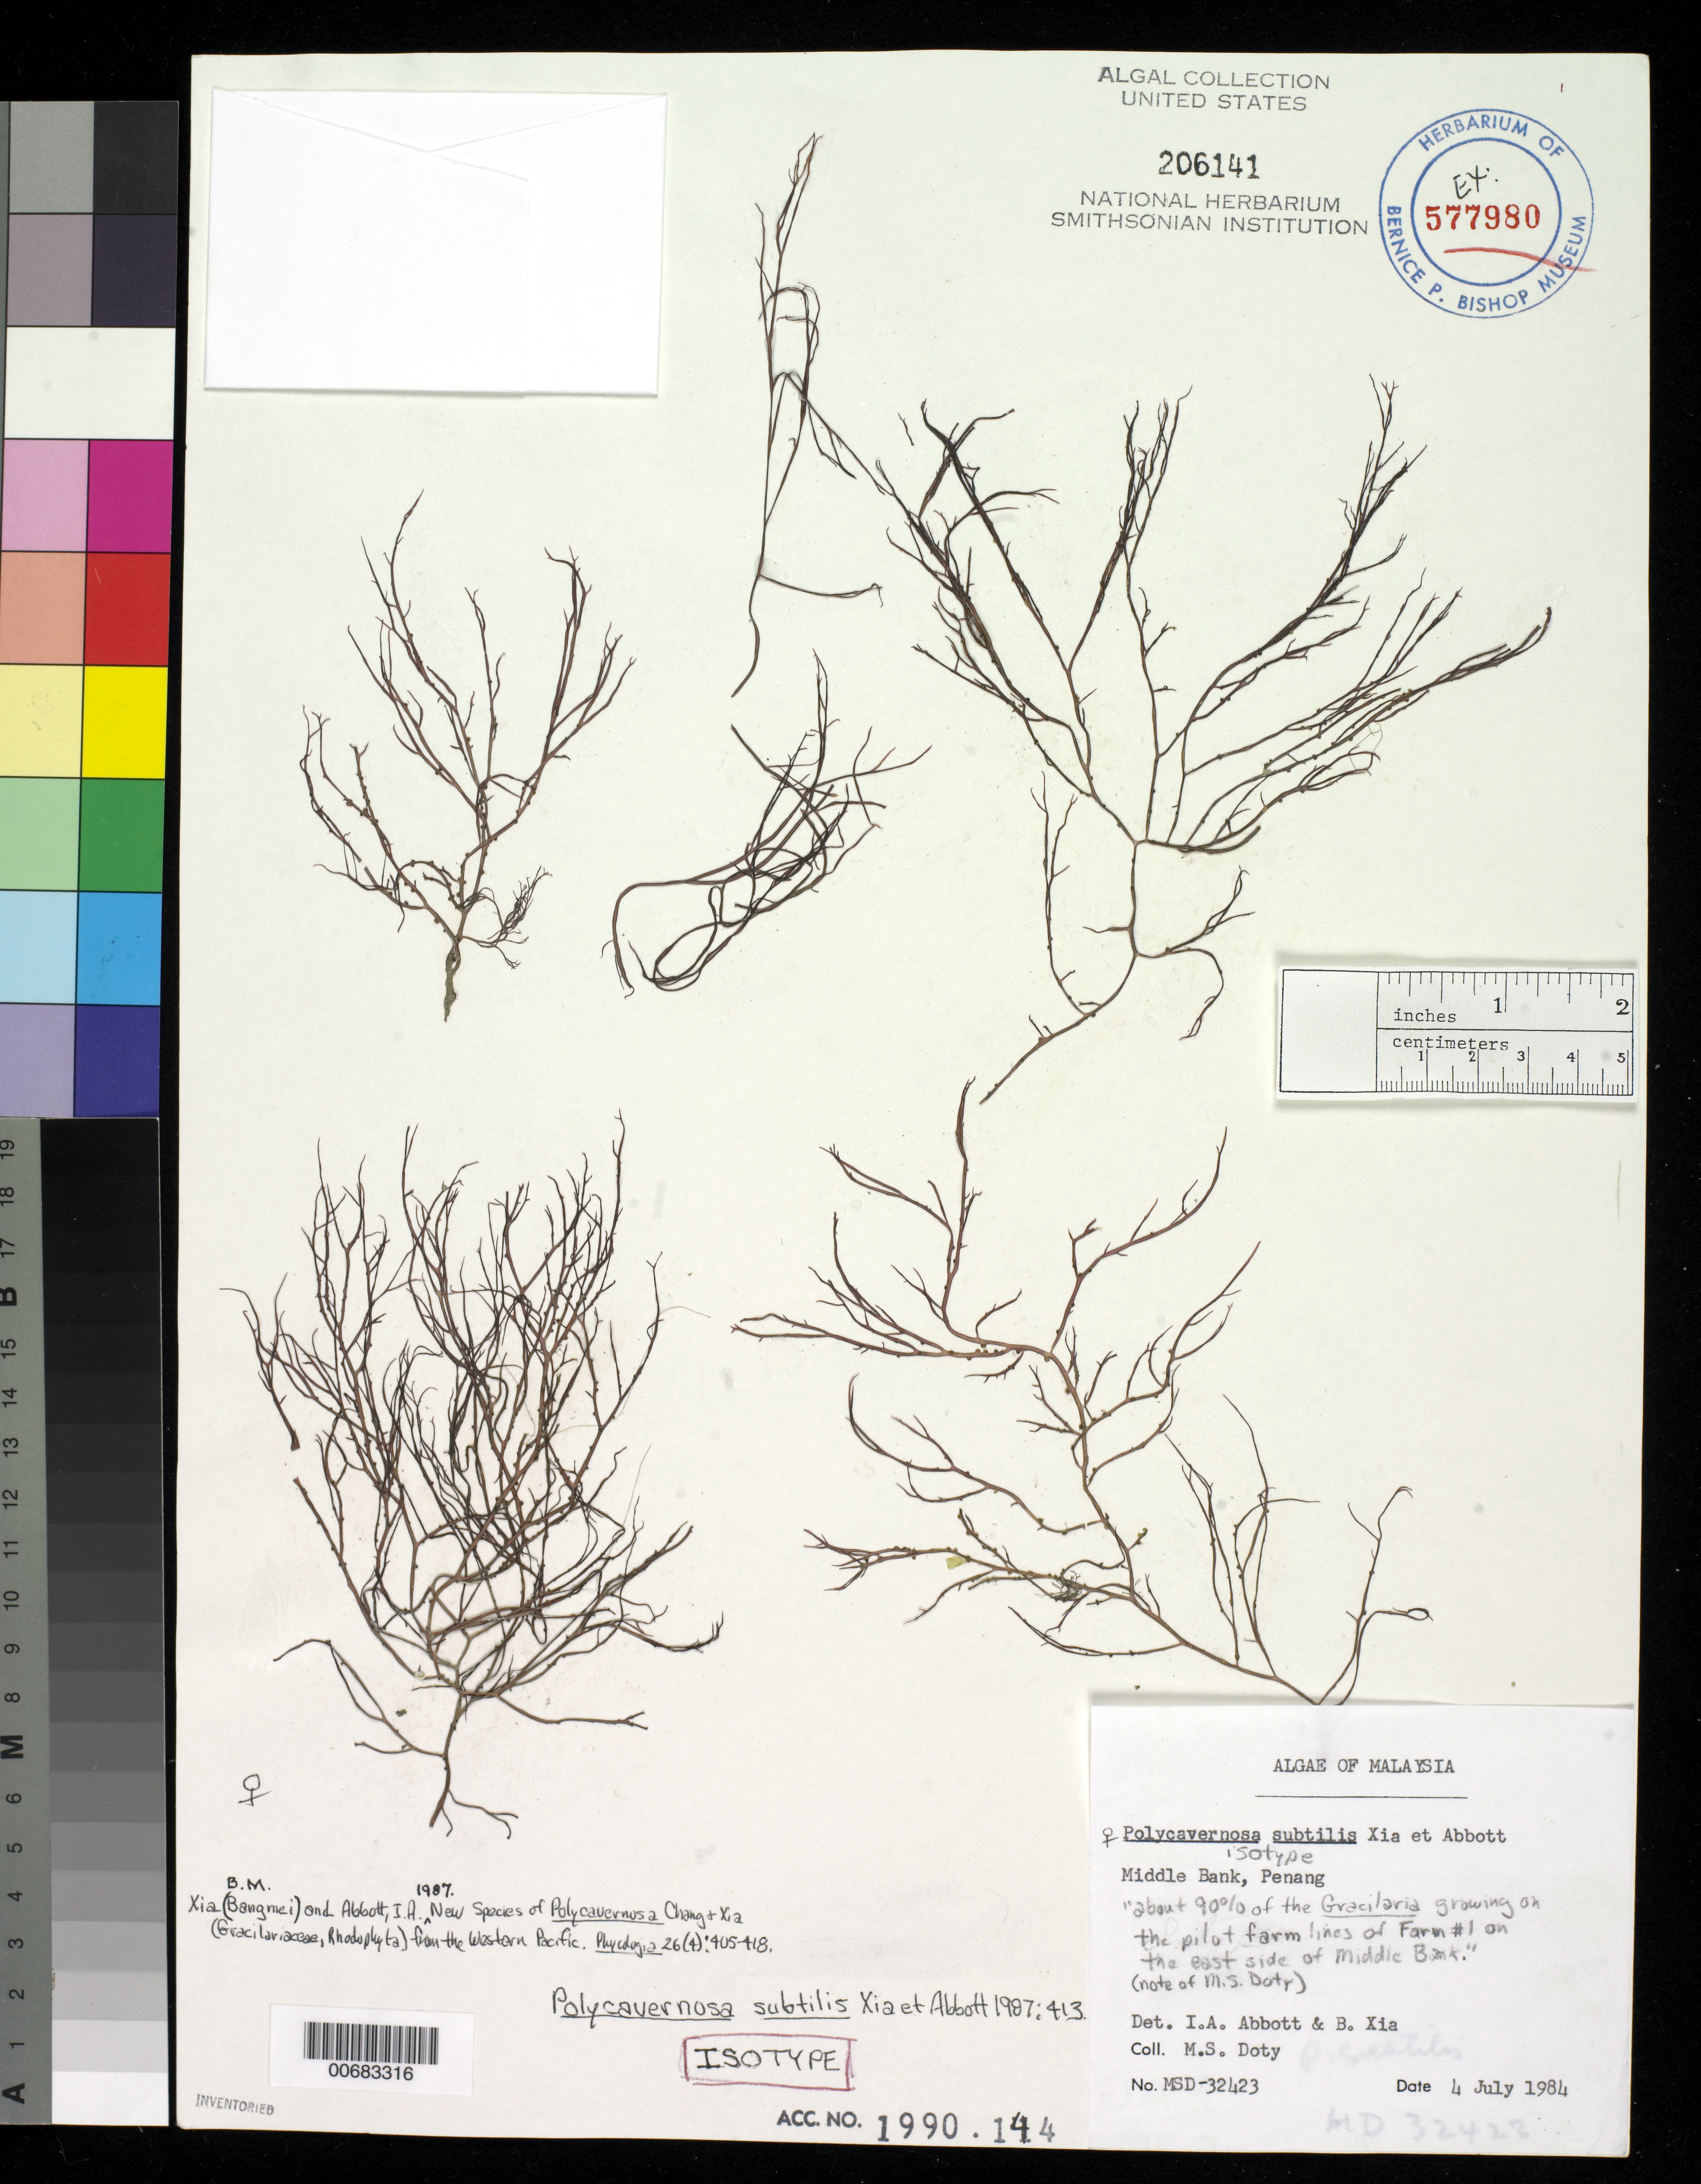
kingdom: Plantae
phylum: Rhodophyta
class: Florideophyceae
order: Gracilariales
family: Gracilariaceae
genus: Hydropuntia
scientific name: Hydropuntia sp.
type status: Isotype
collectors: M. S. Doty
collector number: MSD 32423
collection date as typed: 04 Jul 1984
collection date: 1984-07-04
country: Malaysia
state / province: Pinang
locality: Middle Bank, Penang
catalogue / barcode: US 206141